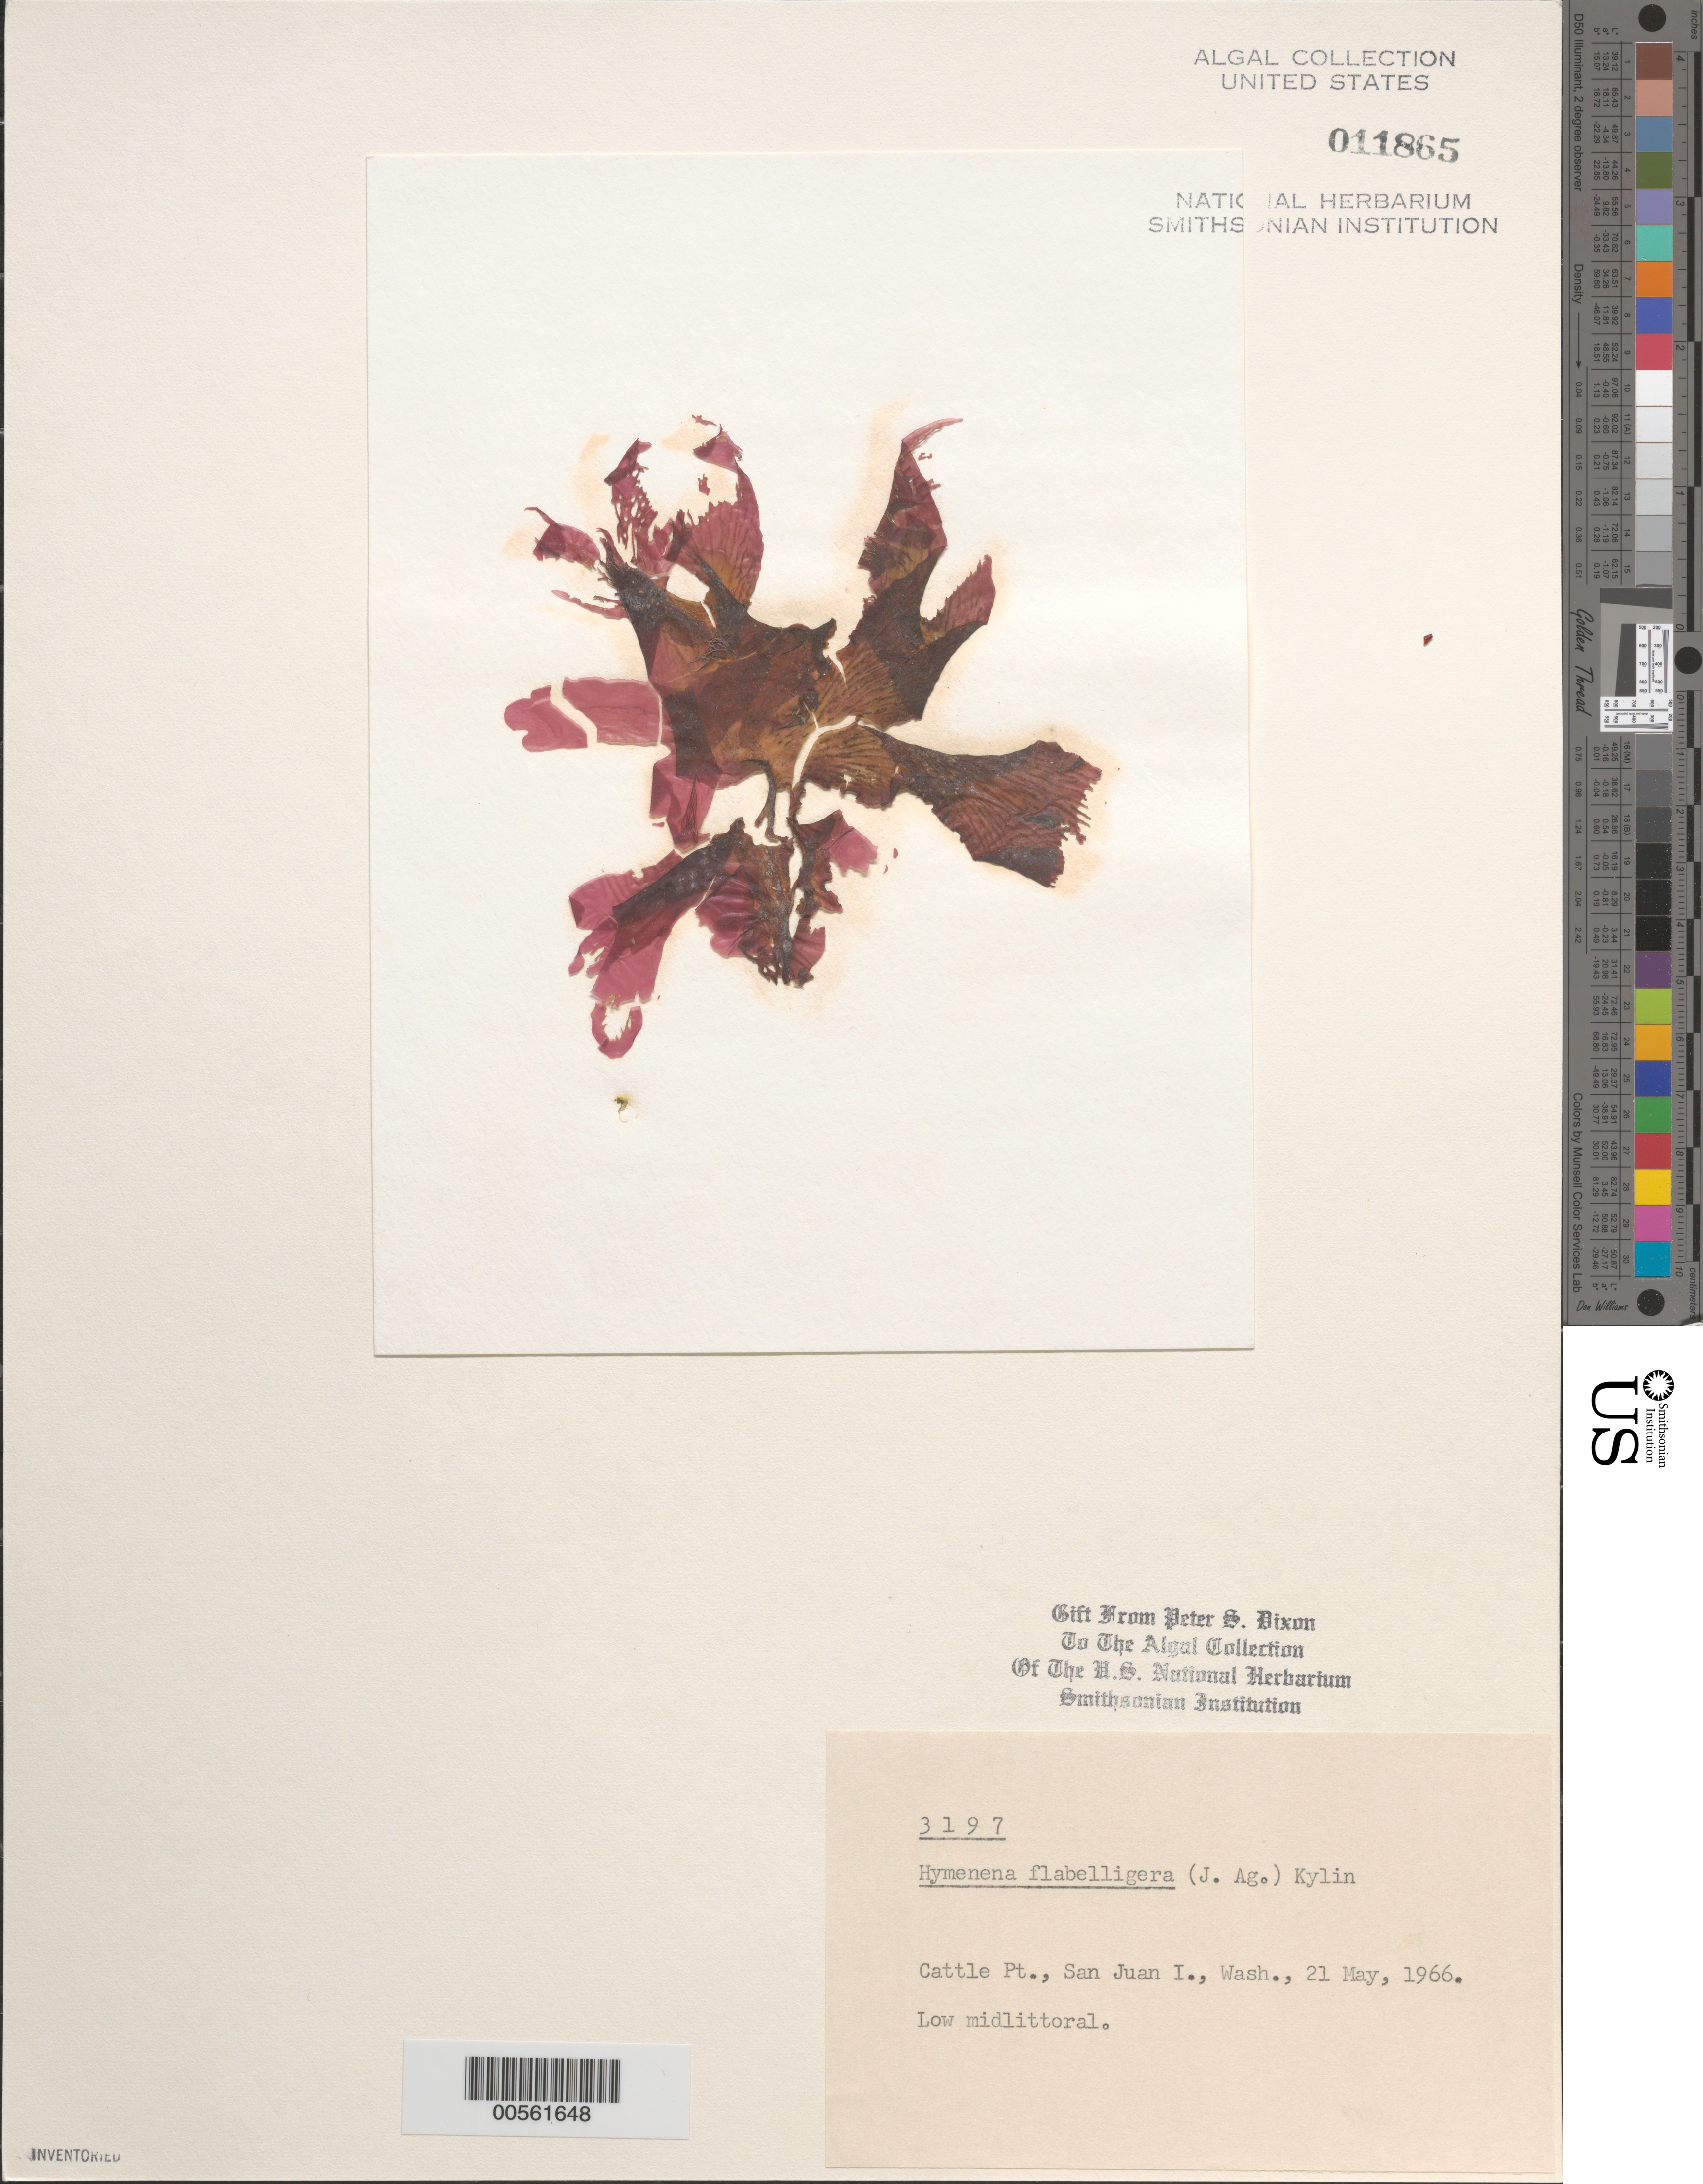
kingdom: Plantae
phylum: Rhodophyta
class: Florideophyceae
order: Ceramiales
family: Delesseriaceae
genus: Hymenena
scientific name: Hymenena flabelligera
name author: (J. Agardh) Kylin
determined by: Dixon, P. S.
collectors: P. S. Dixon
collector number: PSD 3197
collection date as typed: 21 May 1966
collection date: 1966-05-21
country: United States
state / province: Washington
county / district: San Juan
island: San Juan Island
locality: Cattle Point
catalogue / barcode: US 11865